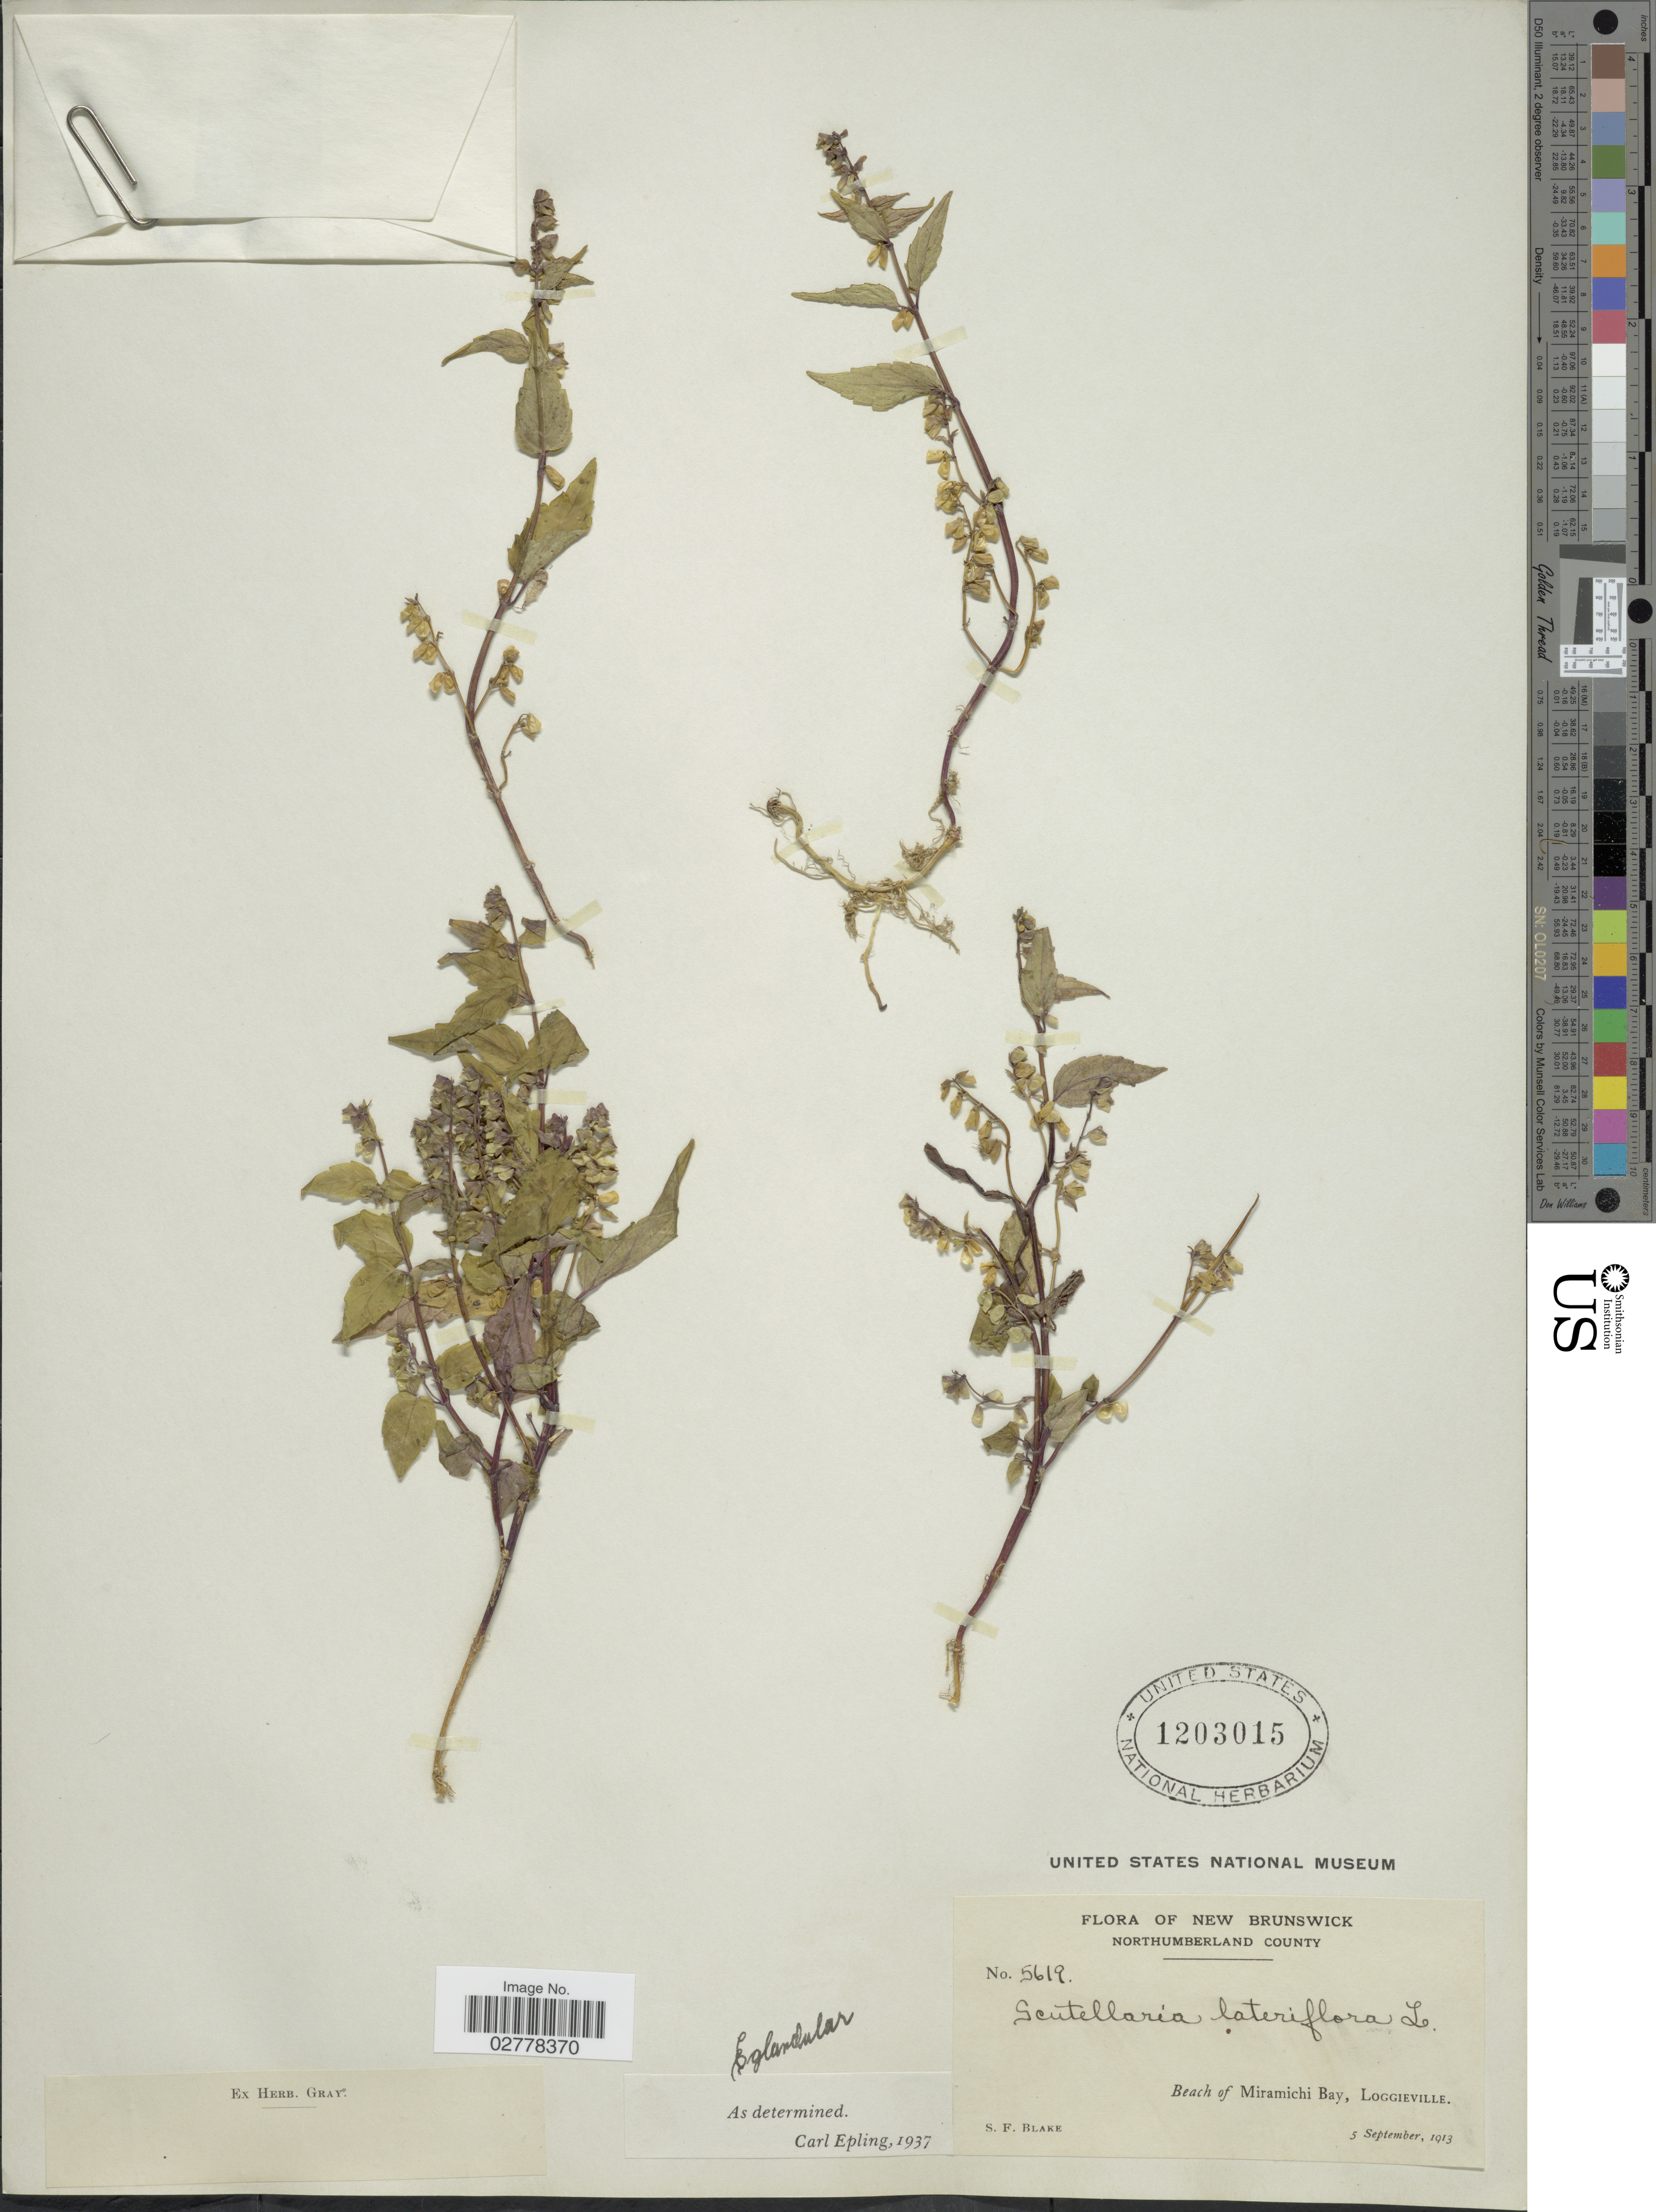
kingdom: Plantae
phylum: Tracheophyta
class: Magnoliopsida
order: Lamiales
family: Lamiaceae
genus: Scutellaria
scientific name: Scutellaria lateriflora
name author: L.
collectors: S. Blake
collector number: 5619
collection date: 1913-09-05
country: Canada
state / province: New Brunswick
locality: Northumberland County. Beach of Miramichi Bay, Loggieville.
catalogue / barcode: US 1203015